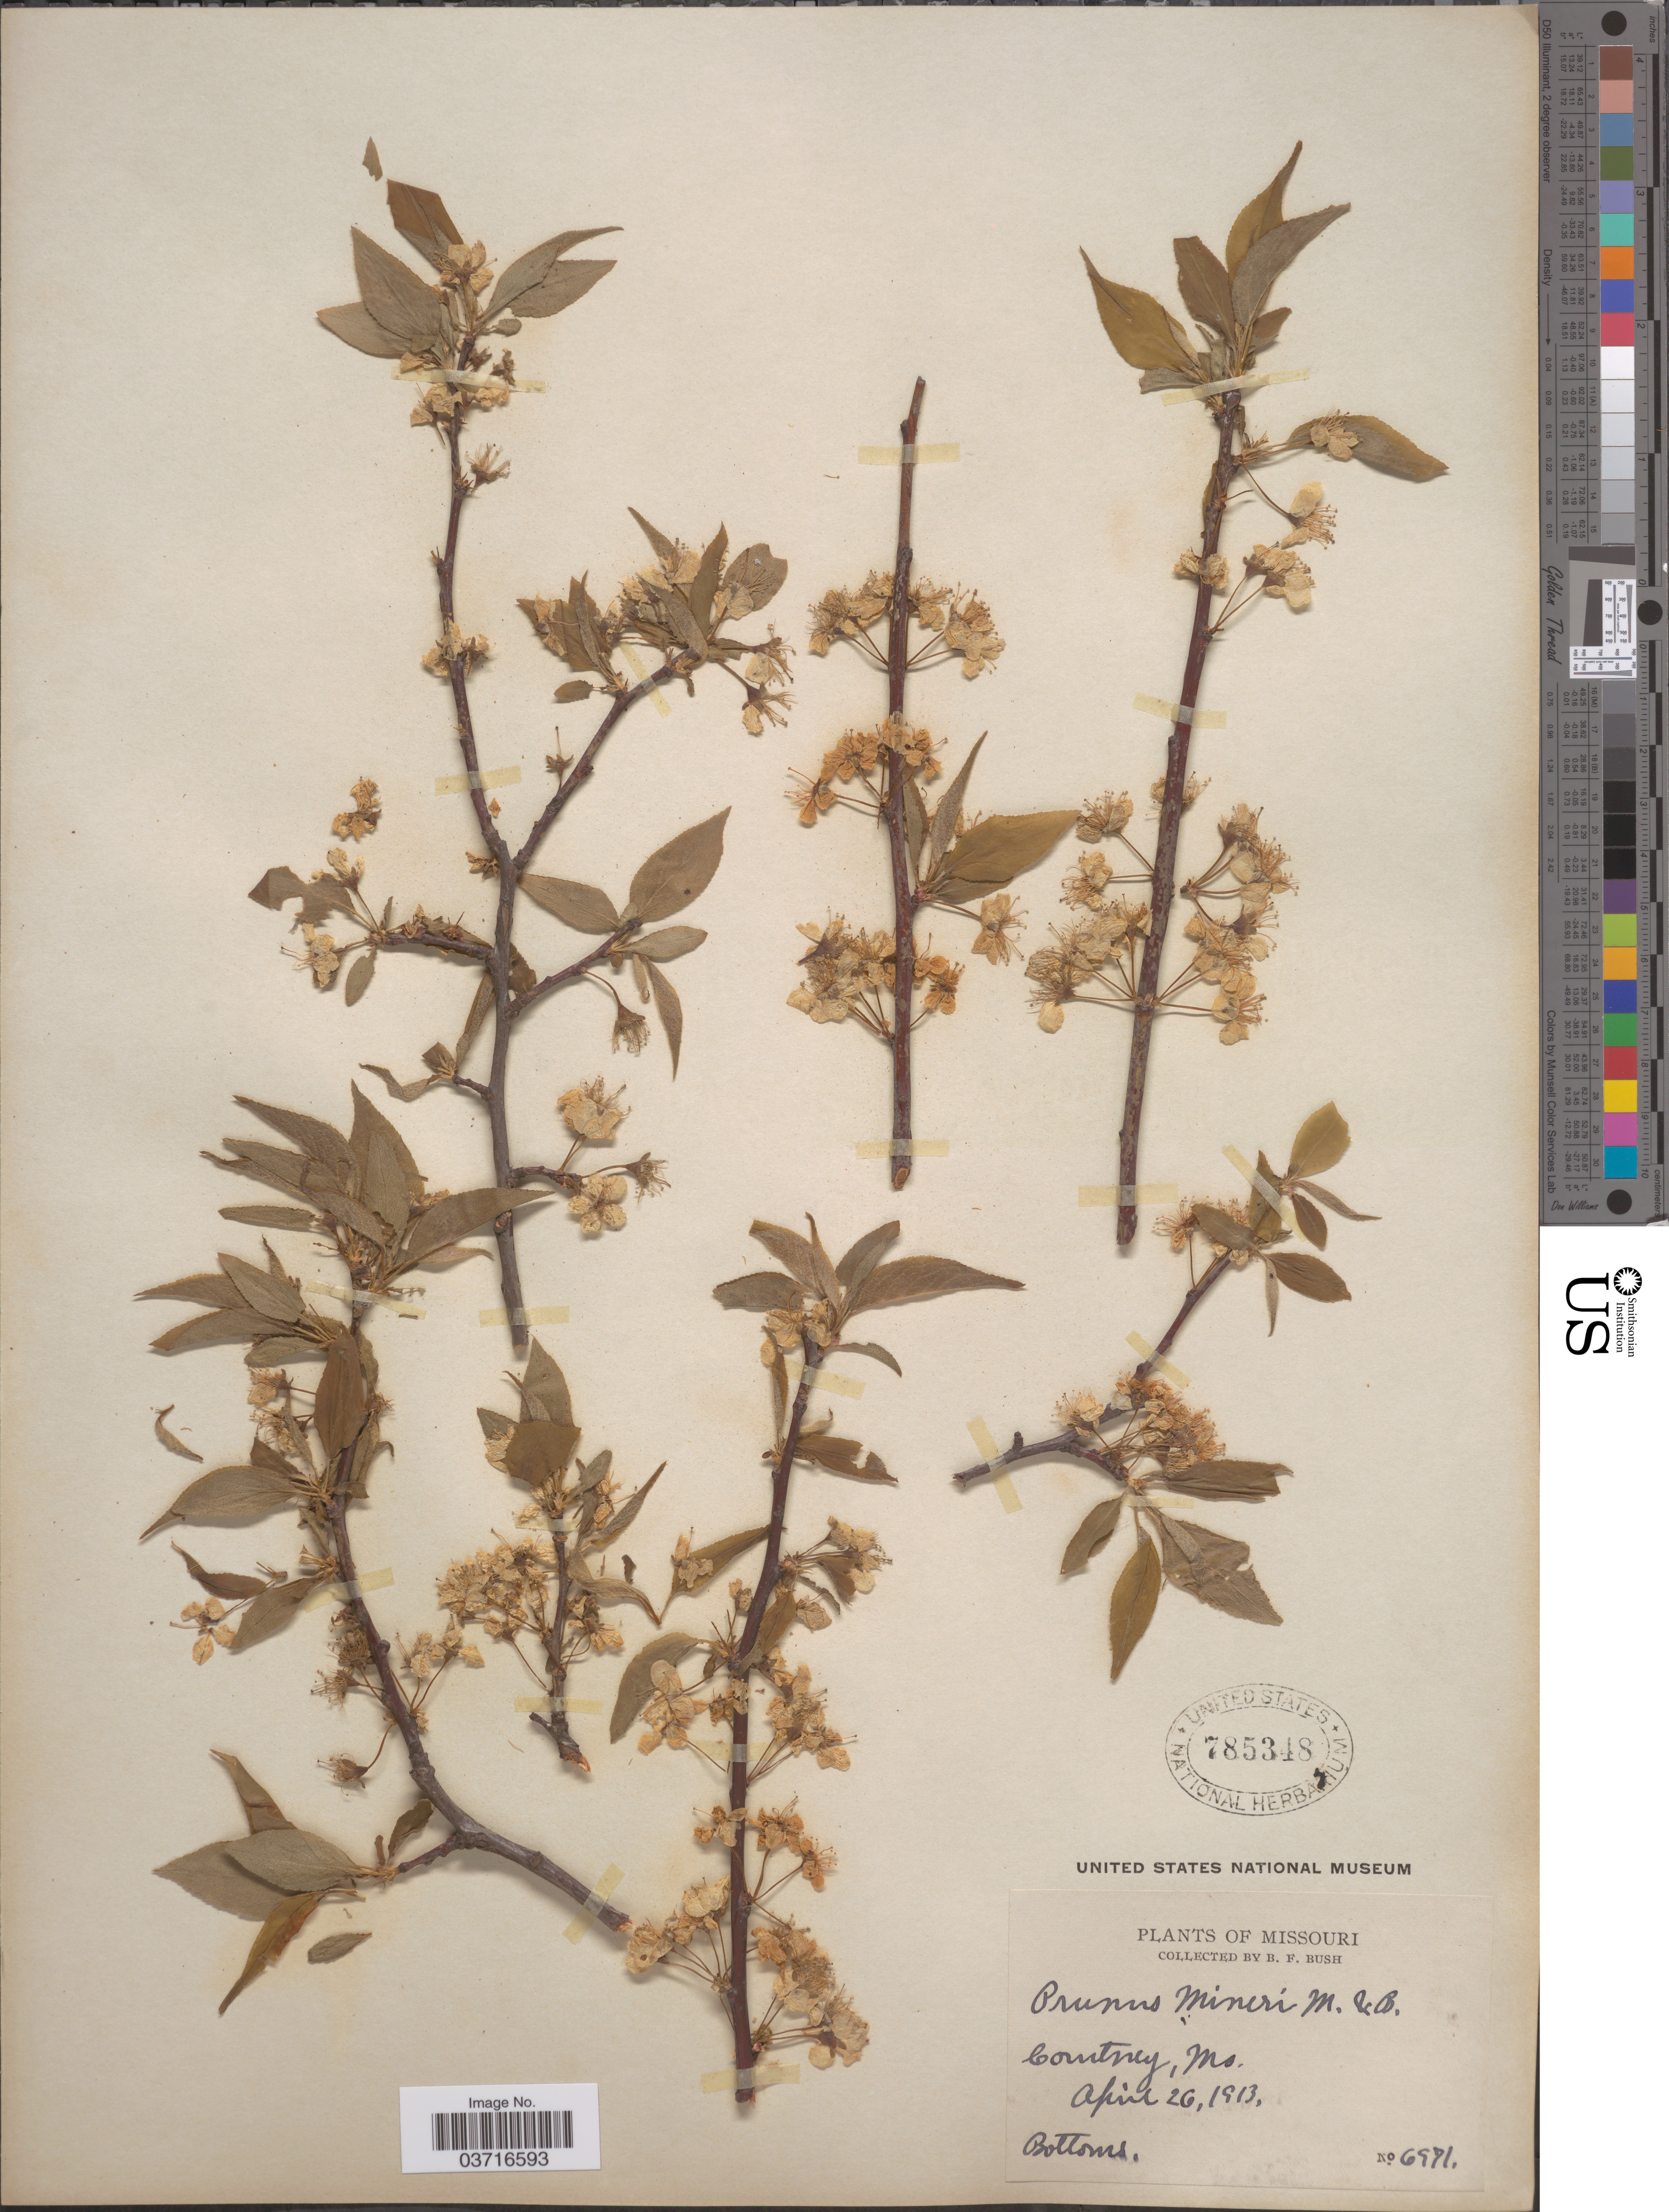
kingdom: Plantae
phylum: Tracheophyta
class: Magnoliopsida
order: Rosales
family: Rosaceae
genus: Prunus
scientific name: Prunus sp.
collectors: B. F. Bush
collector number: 6971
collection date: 1913-04-26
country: United States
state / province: Missouri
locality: Courtney.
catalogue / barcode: US 785348